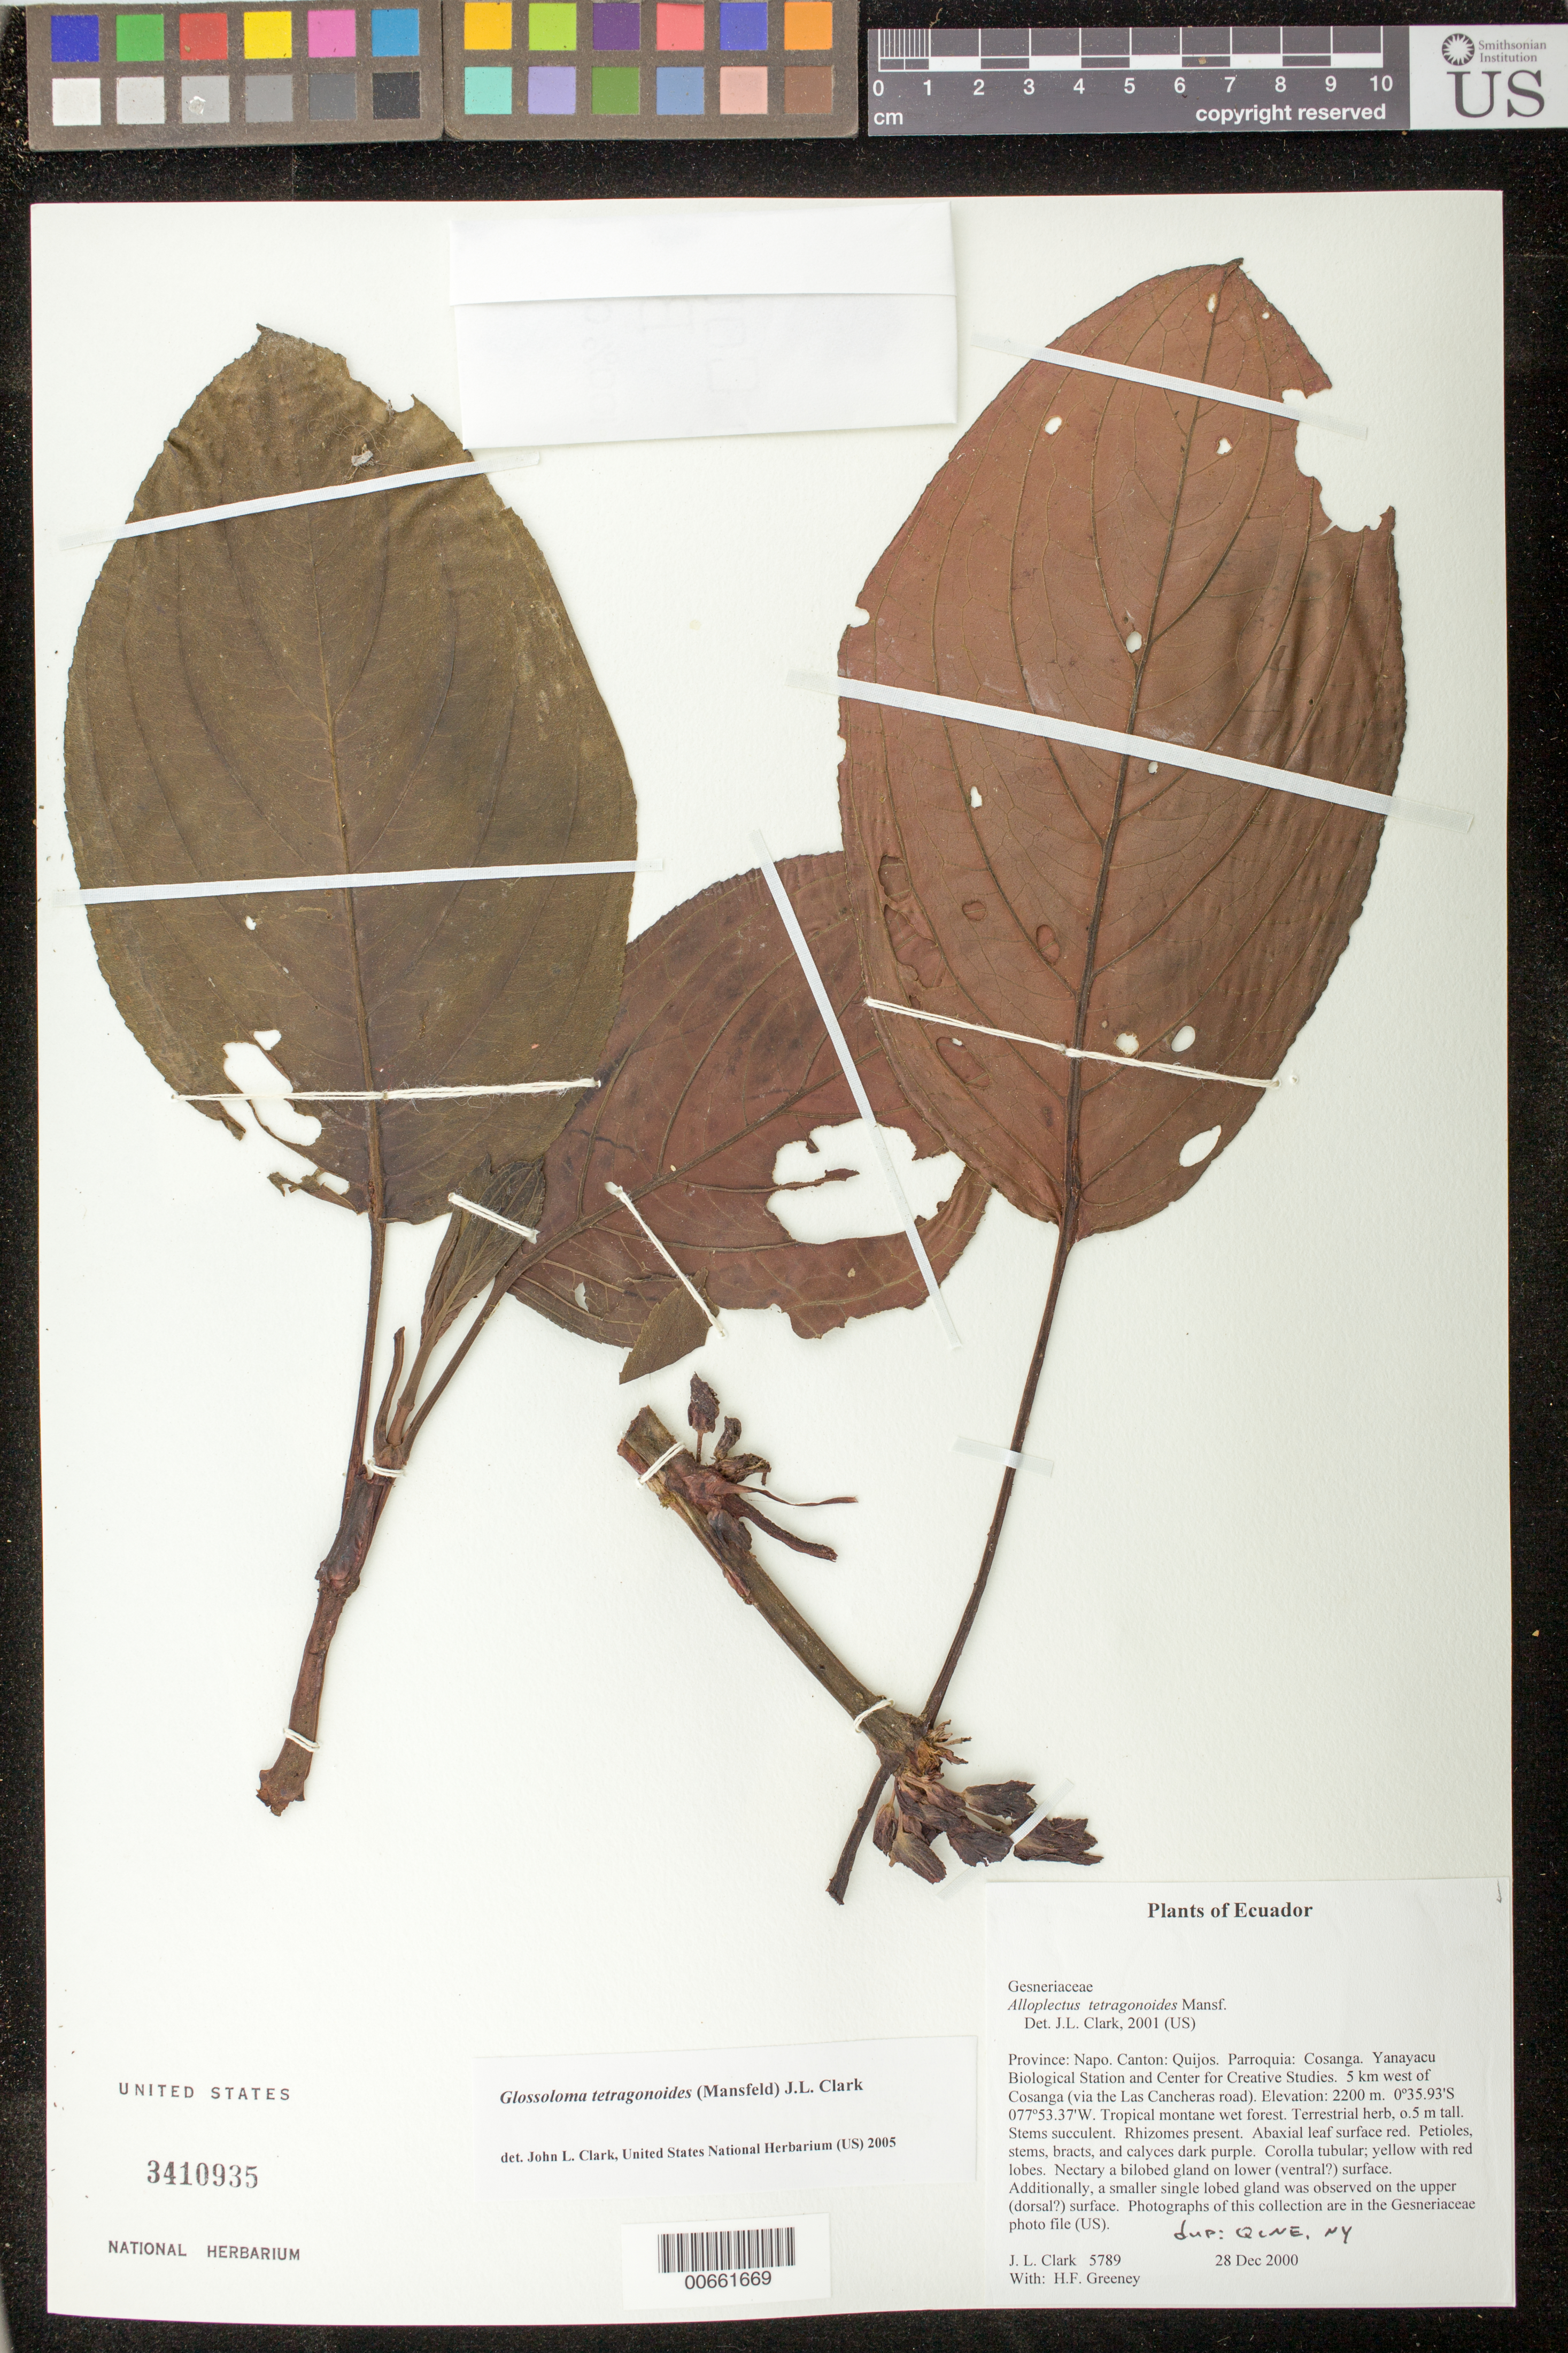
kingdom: Plantae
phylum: Tracheophyta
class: Magnoliopsida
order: Lamiales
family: Gesneriaceae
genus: Glossoloma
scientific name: Glossoloma tetragonoides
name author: (Mansf.) J.L. Clark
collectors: J. L. Clark & H. Greeney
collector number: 5789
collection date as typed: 28 Dec 2000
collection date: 2000-12-28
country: Ecuador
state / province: Napo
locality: Cantón: Quijos. Parroquia: Cosanga. Yanayacu Biological Station and Center for Creative Studies. 5 km west of Cosanga (via the Las Cancheras road).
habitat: Tropical montane wet forest.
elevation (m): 2200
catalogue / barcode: US 3410935